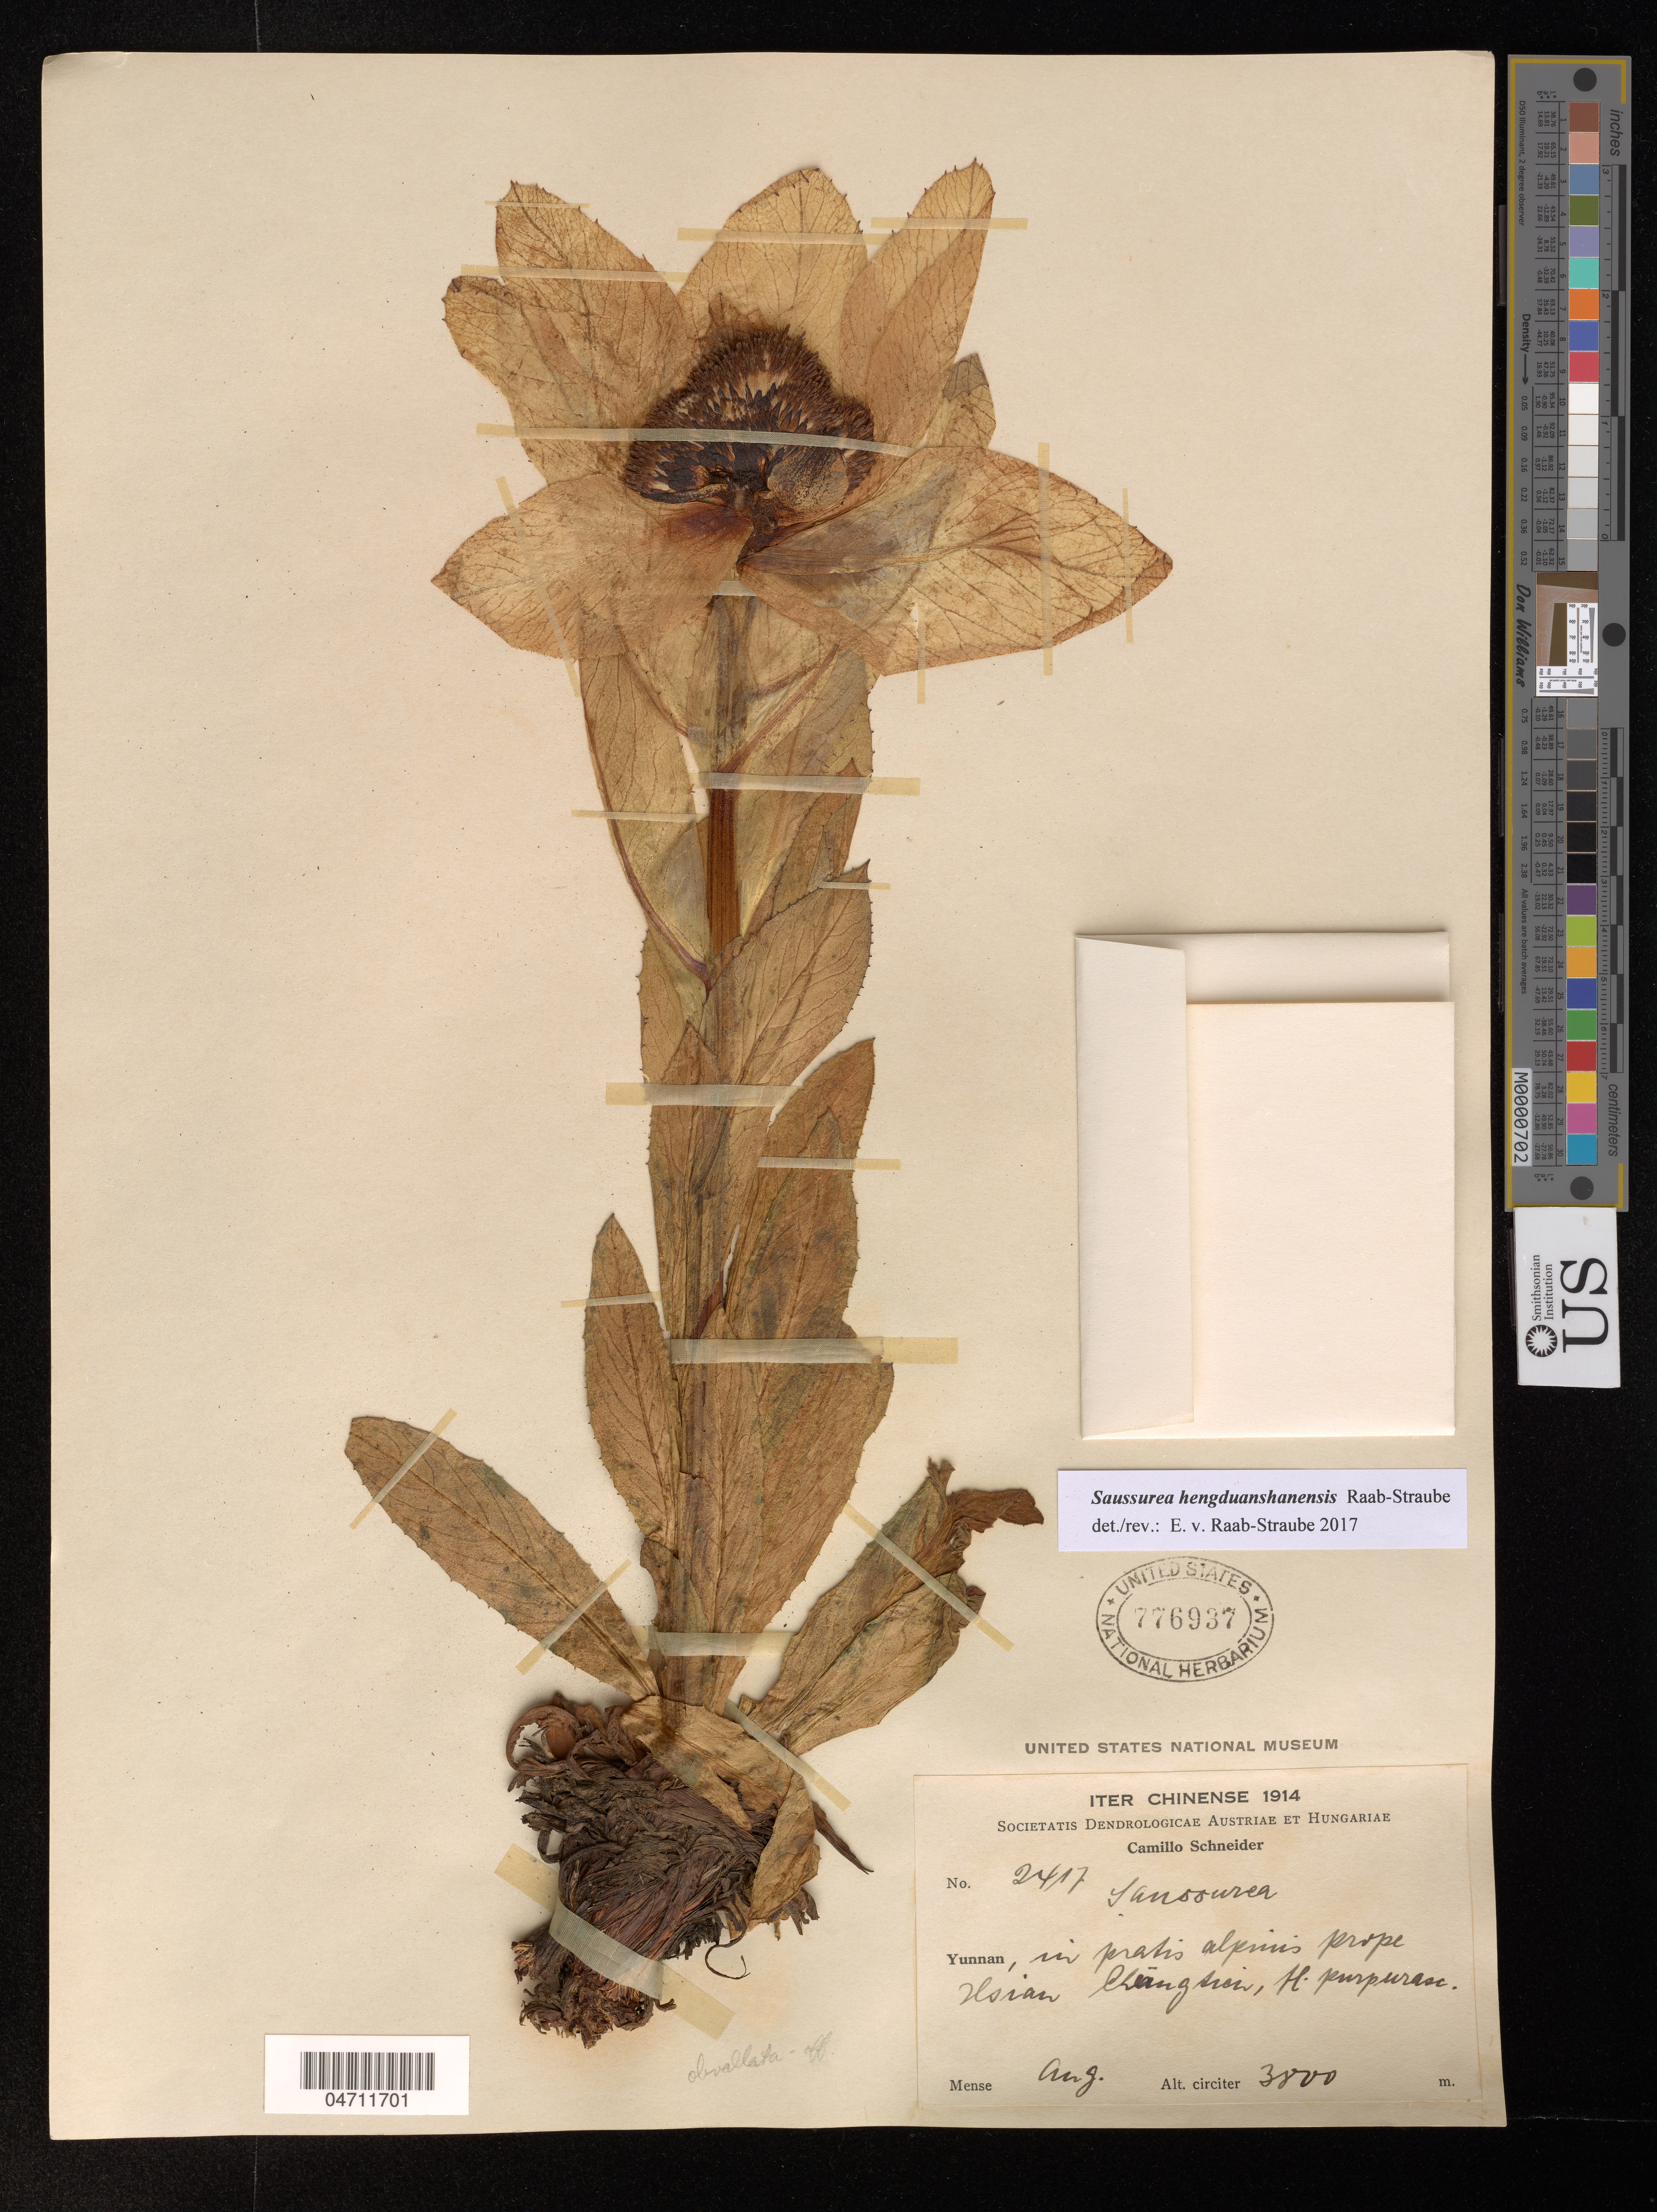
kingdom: Plantae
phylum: Tracheophyta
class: Magnoliopsida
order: Asterales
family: Asteraceae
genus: Saussurea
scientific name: Saussurea hengduanshanensis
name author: Raab-Straube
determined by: Raab-Straube, Eckhard von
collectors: C. K. Schneider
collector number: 2417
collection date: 1914-08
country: China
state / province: Yunnan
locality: In pratis alpinis prope Chungtien.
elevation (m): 3800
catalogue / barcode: US 776937